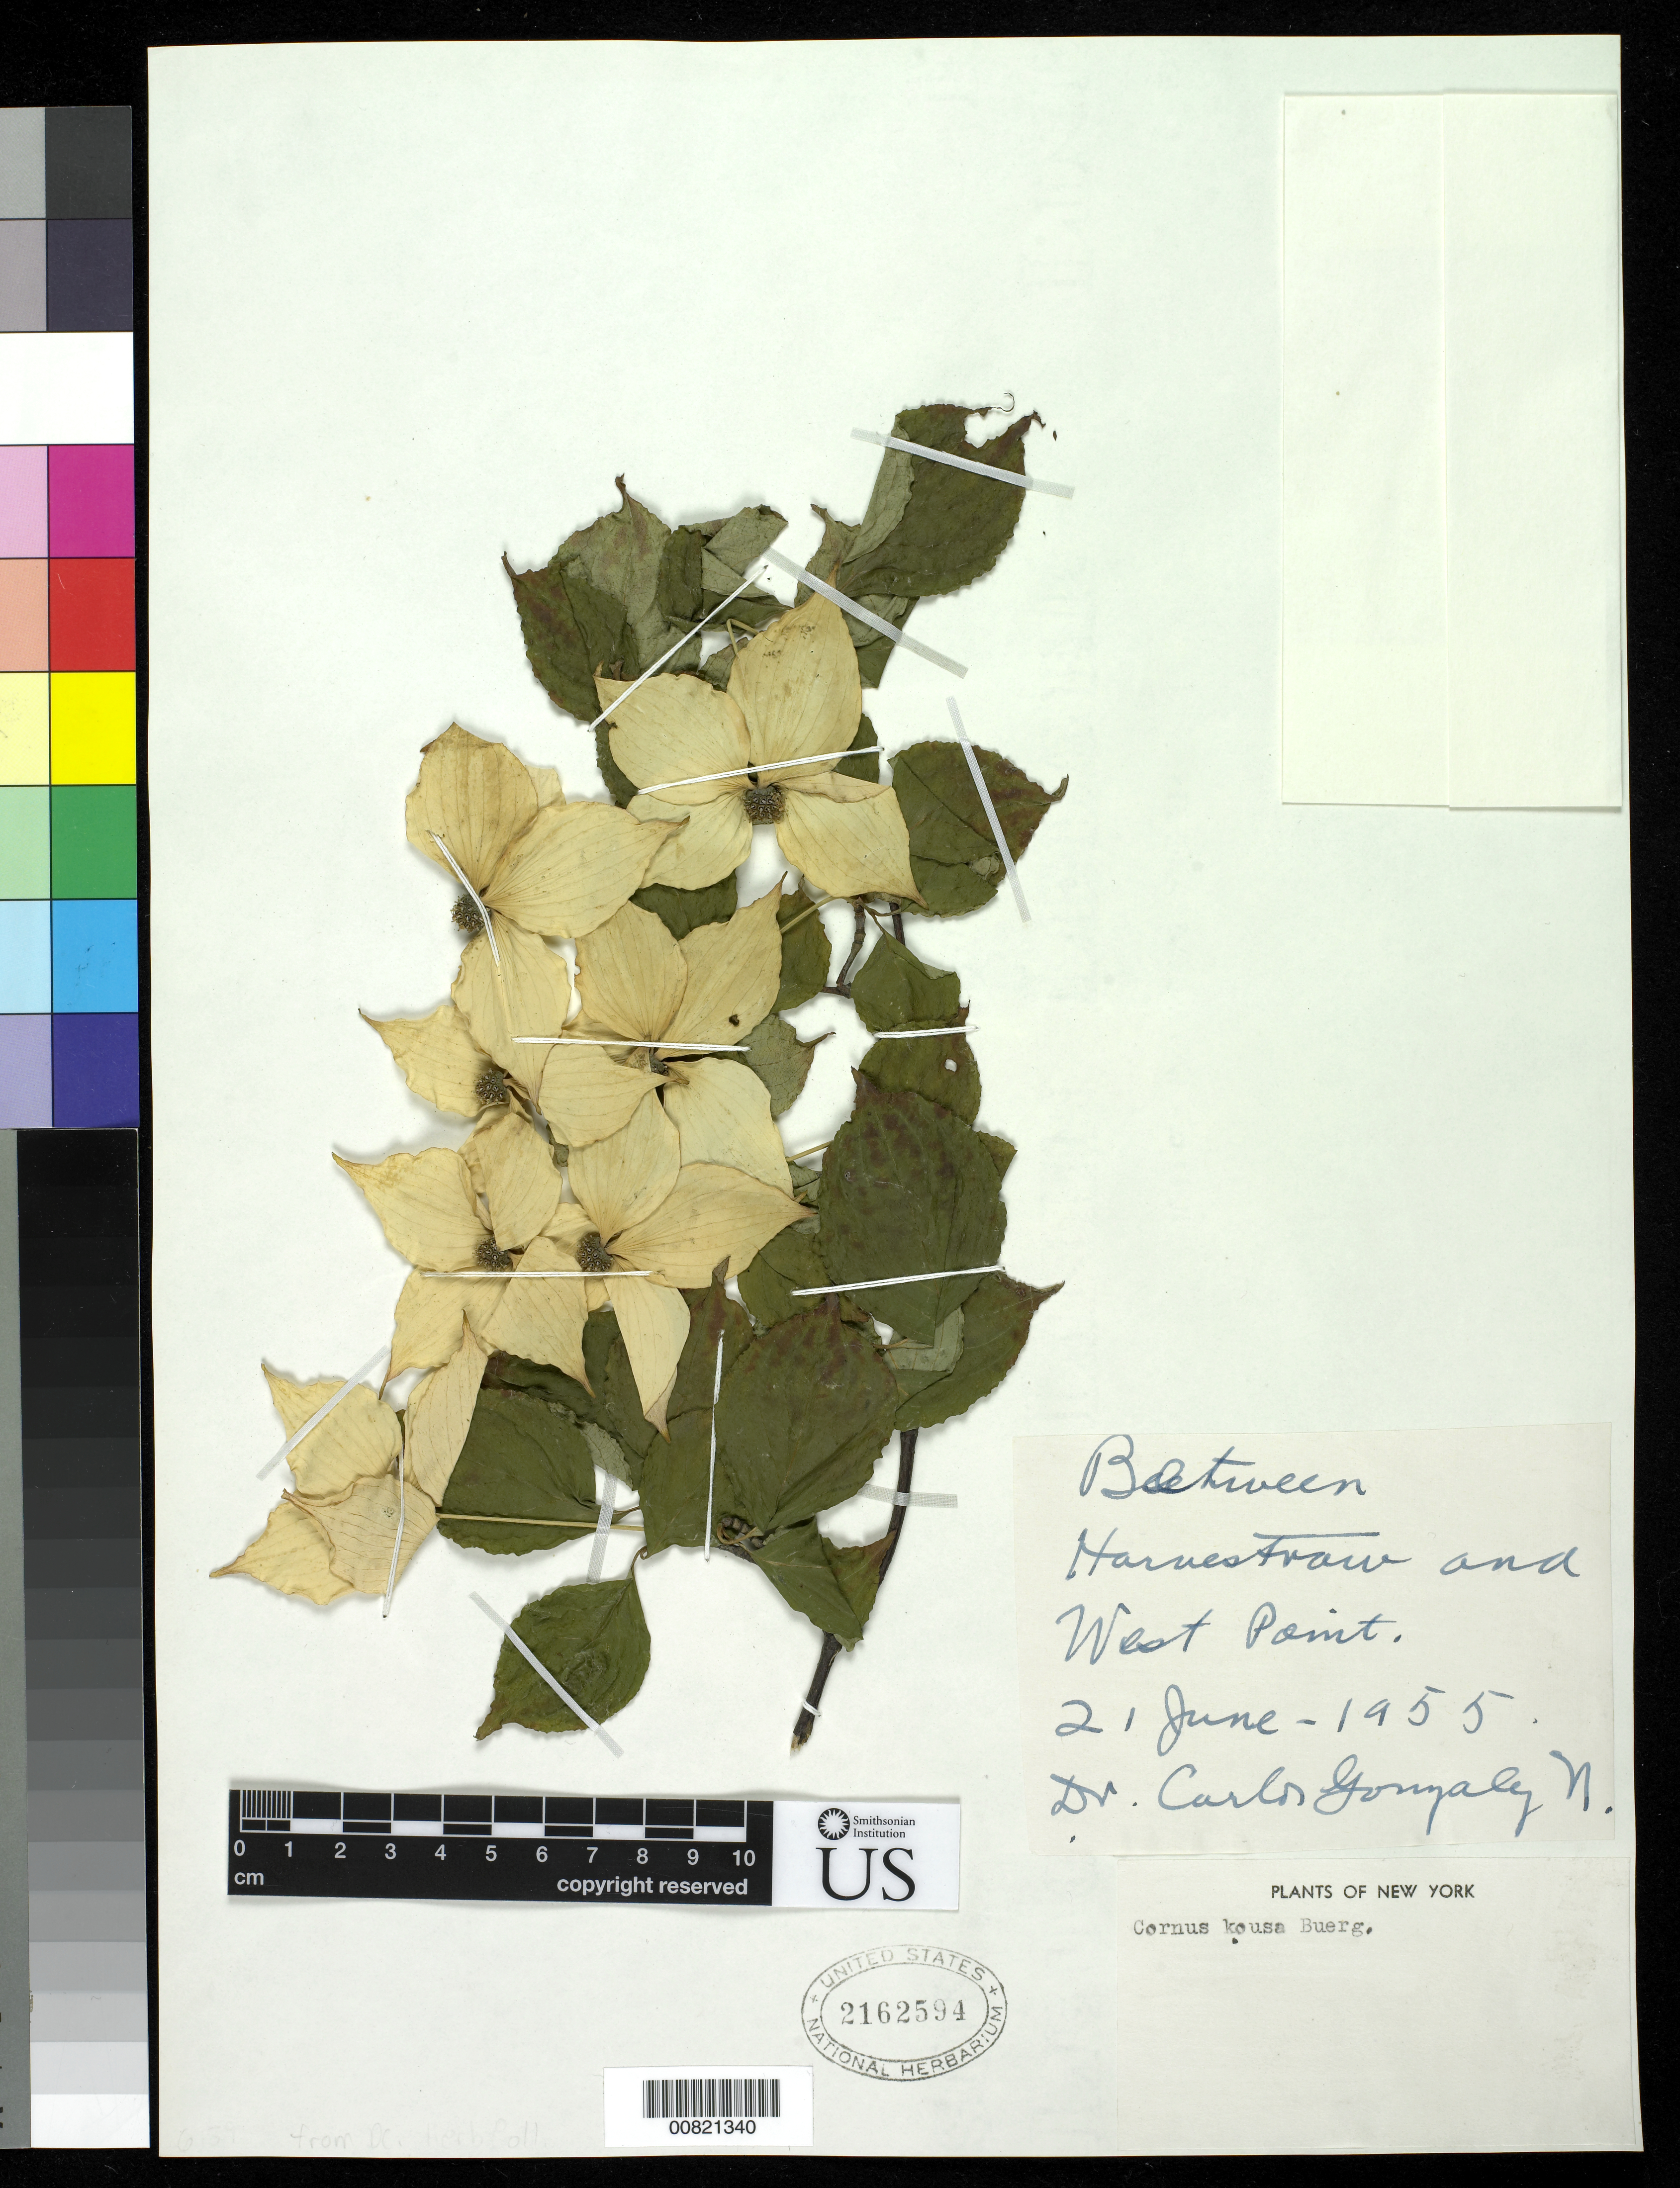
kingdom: Plantae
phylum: Tracheophyta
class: Magnoliopsida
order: Cornales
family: Cornaceae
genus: Cornus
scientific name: Cornus kousa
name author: F. Buerger ex Miq.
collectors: C. Gonzalez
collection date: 1955-06-21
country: United States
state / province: New York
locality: Between West Point and Harvestrow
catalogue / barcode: US 2162594